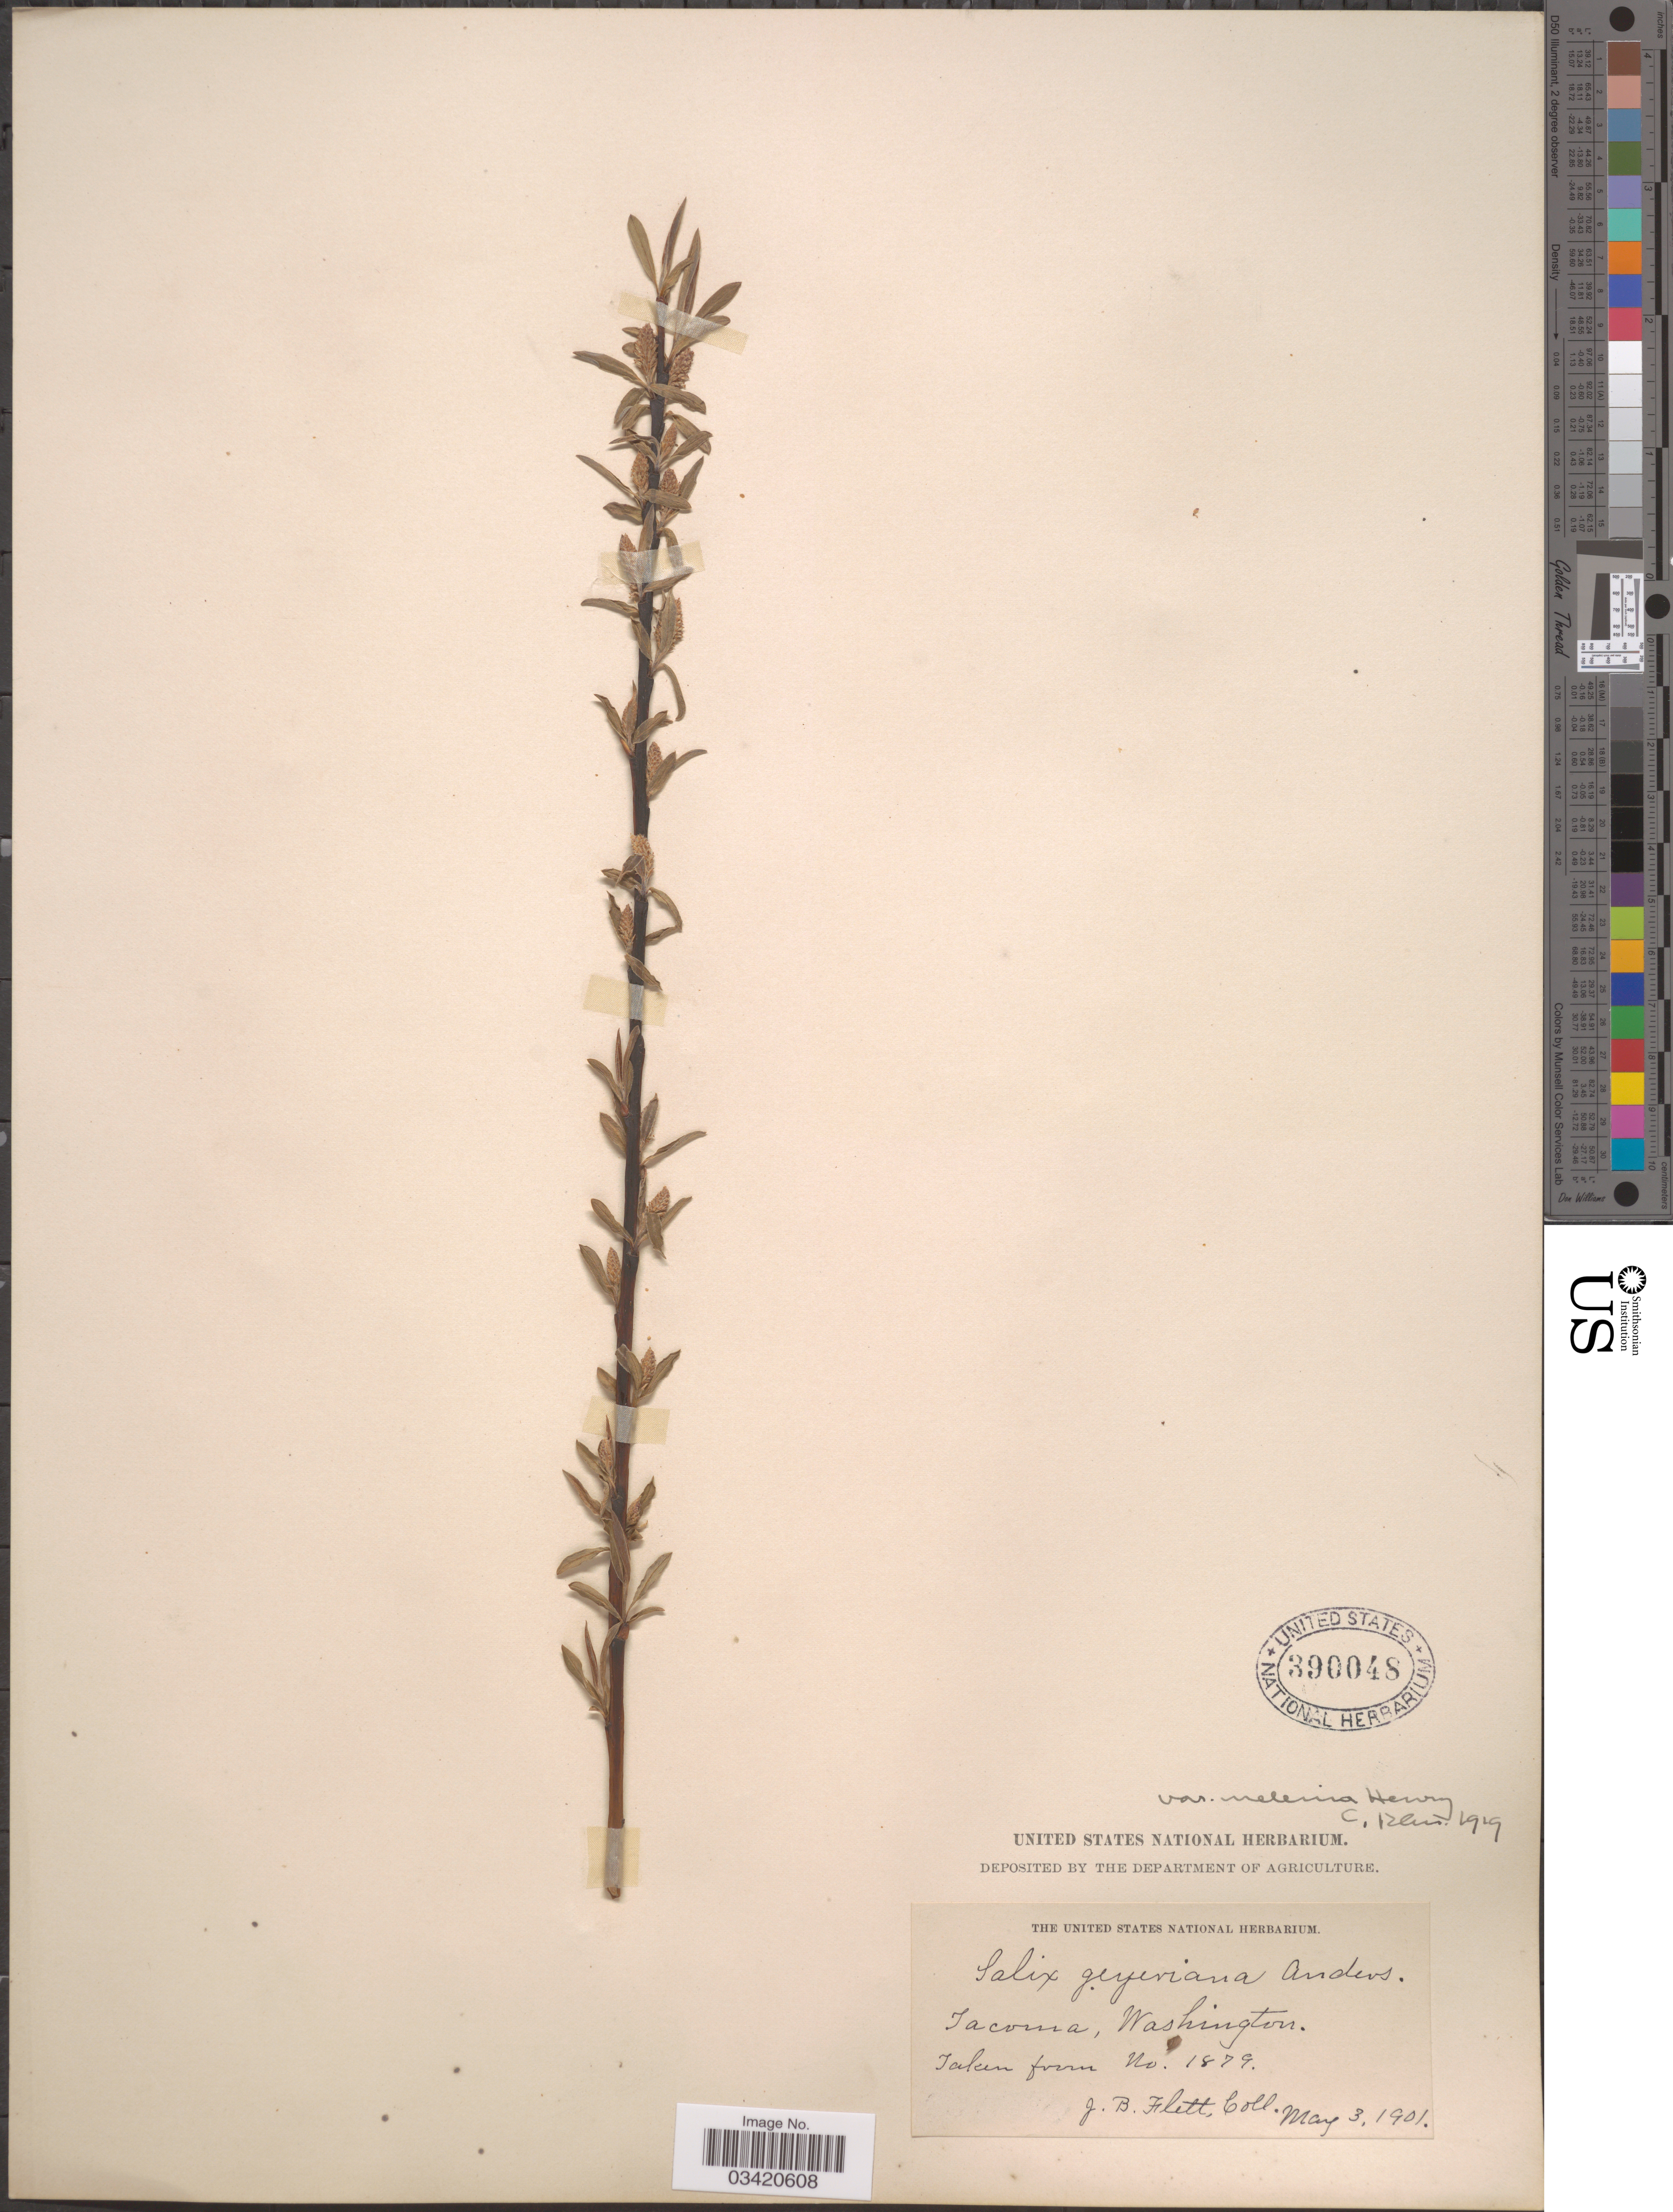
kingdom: Plantae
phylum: Tracheophyta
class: Magnoliopsida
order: Malpighiales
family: Salicaceae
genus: Salix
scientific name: Salix geyeriana var. meleina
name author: J.K. Henry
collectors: J. Flett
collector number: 1879?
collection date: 1901-05-03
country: United States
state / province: Washington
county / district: Pierce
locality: Tacoma.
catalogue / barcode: US 390048